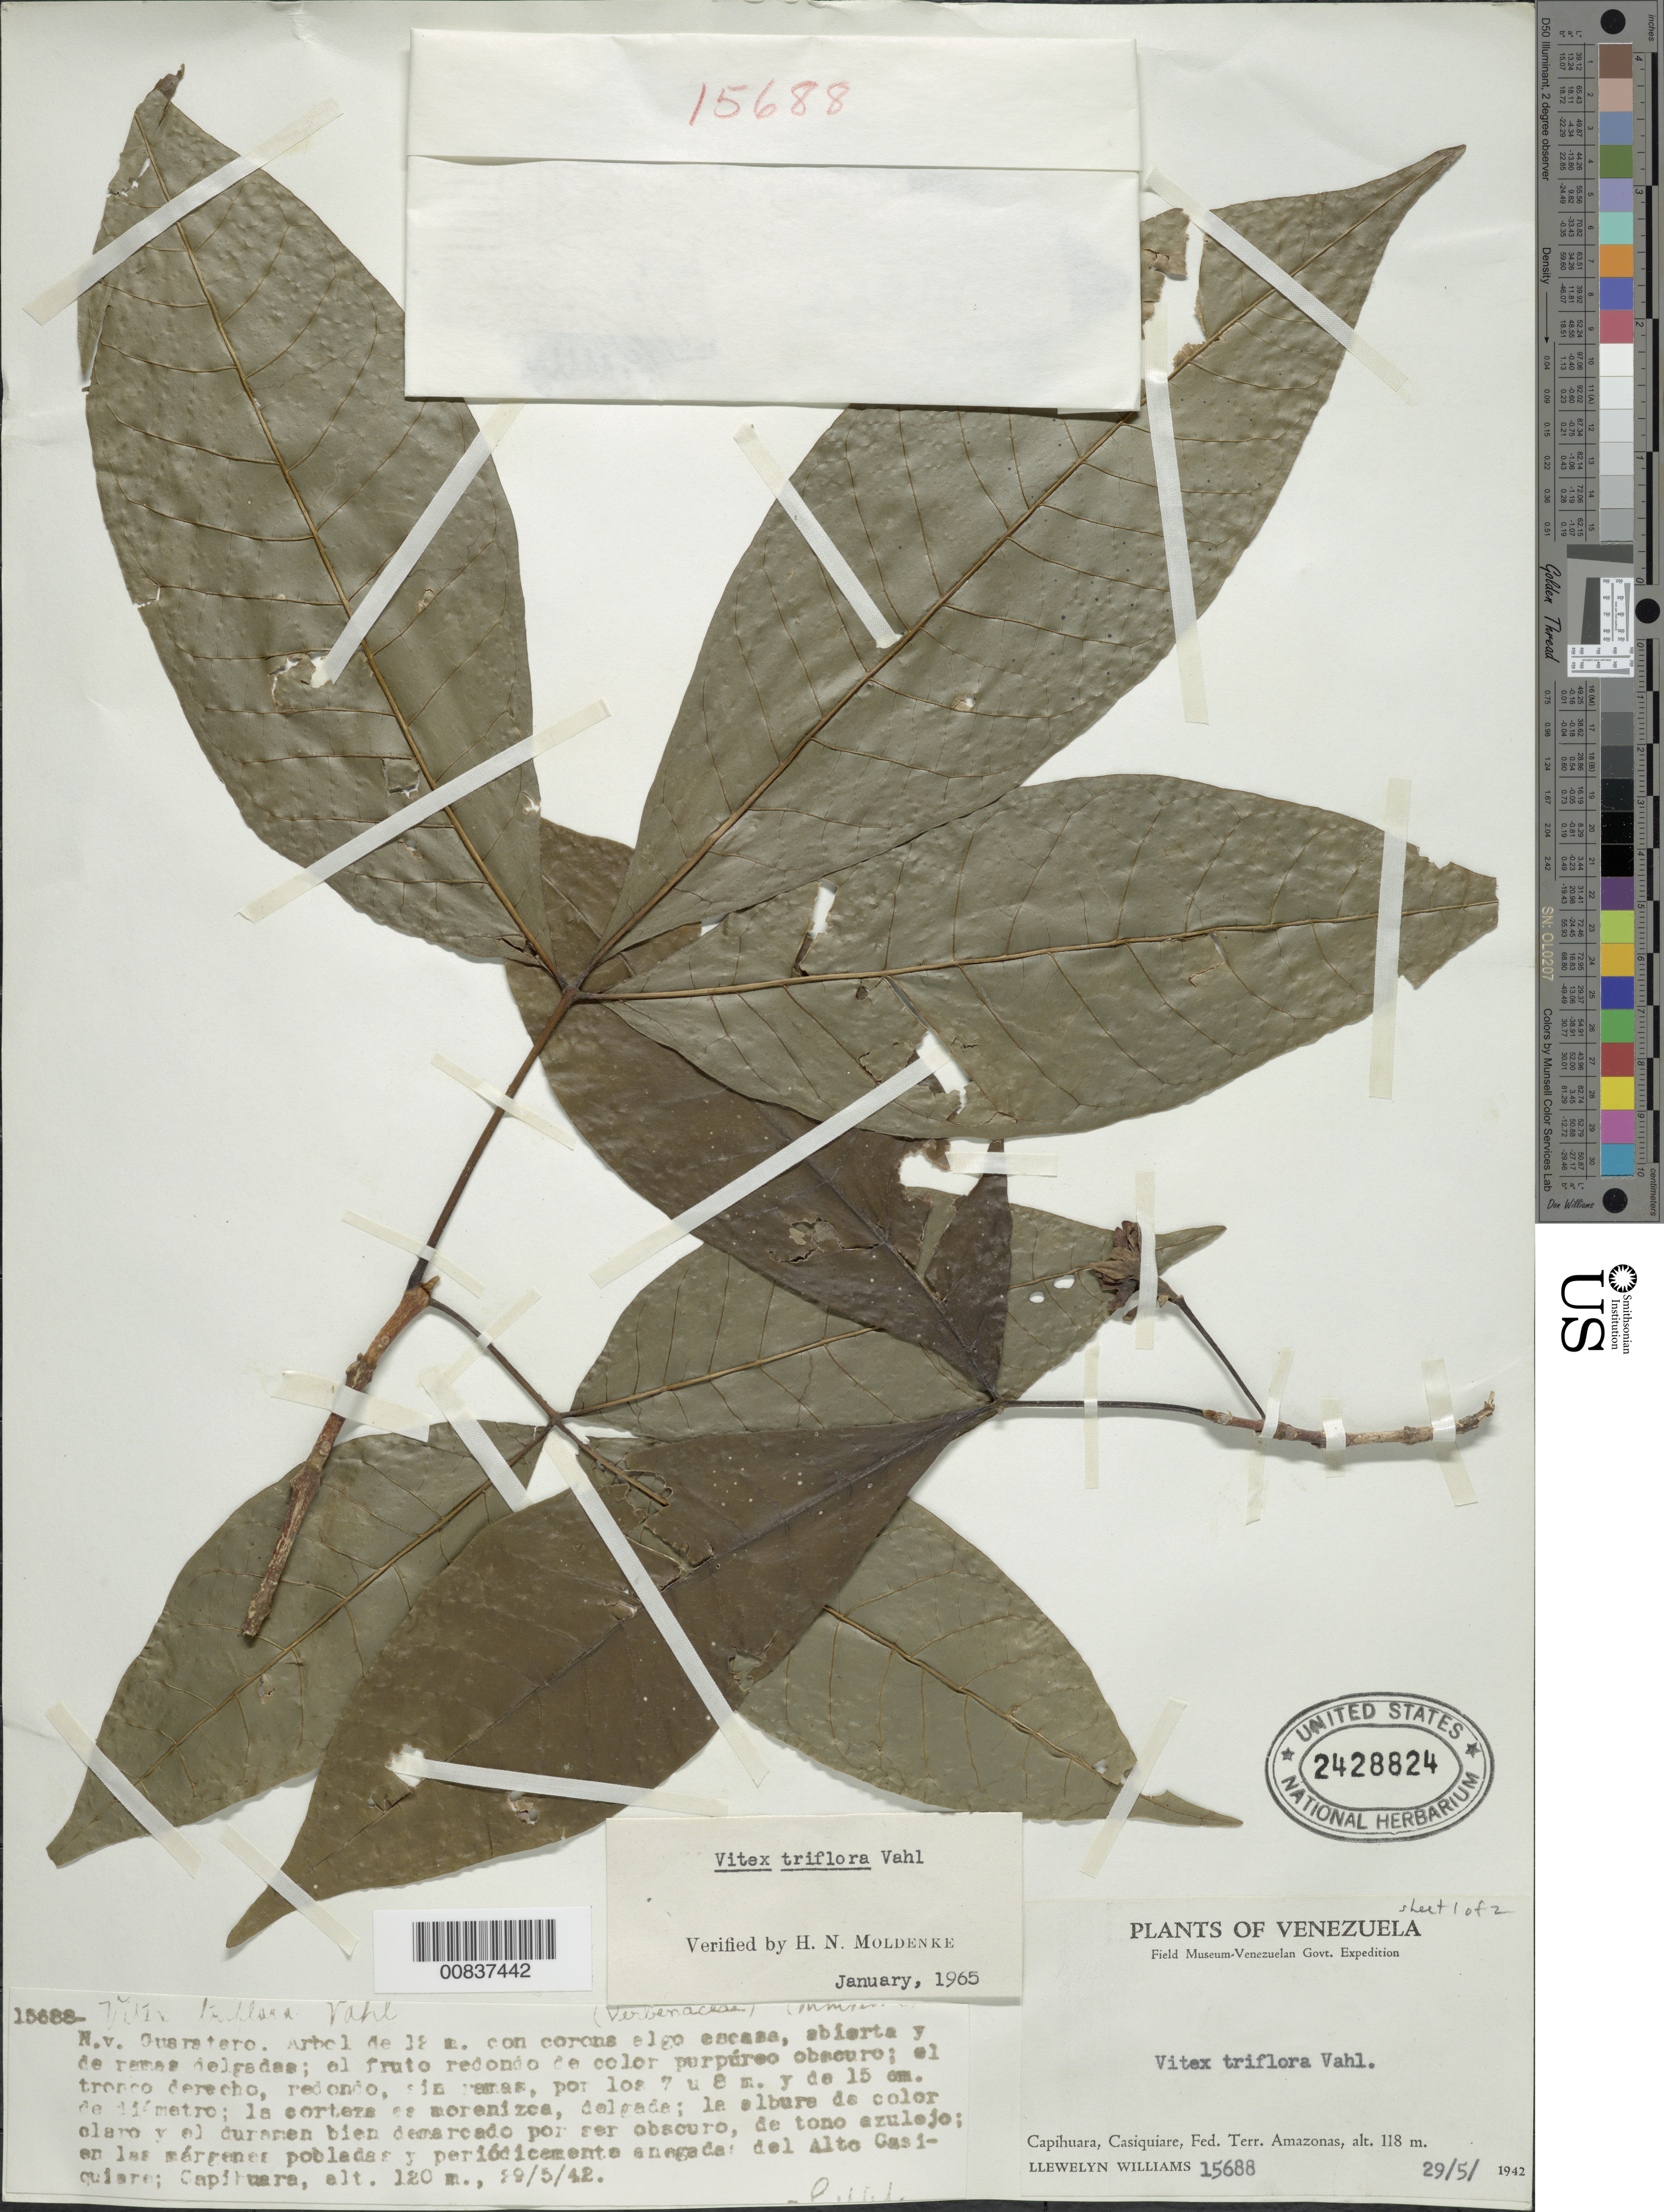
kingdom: Plantae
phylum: Tracheophyta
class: Magnoliopsida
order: Lamiales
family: Lamiaceae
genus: Vitex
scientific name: Vitex triflora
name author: Vahl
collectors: Ll. Williams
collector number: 15688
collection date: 1942-05-29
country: Venezuela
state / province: Amazonas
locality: Capihuara, Casiquiare.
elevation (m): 118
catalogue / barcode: US 2428824